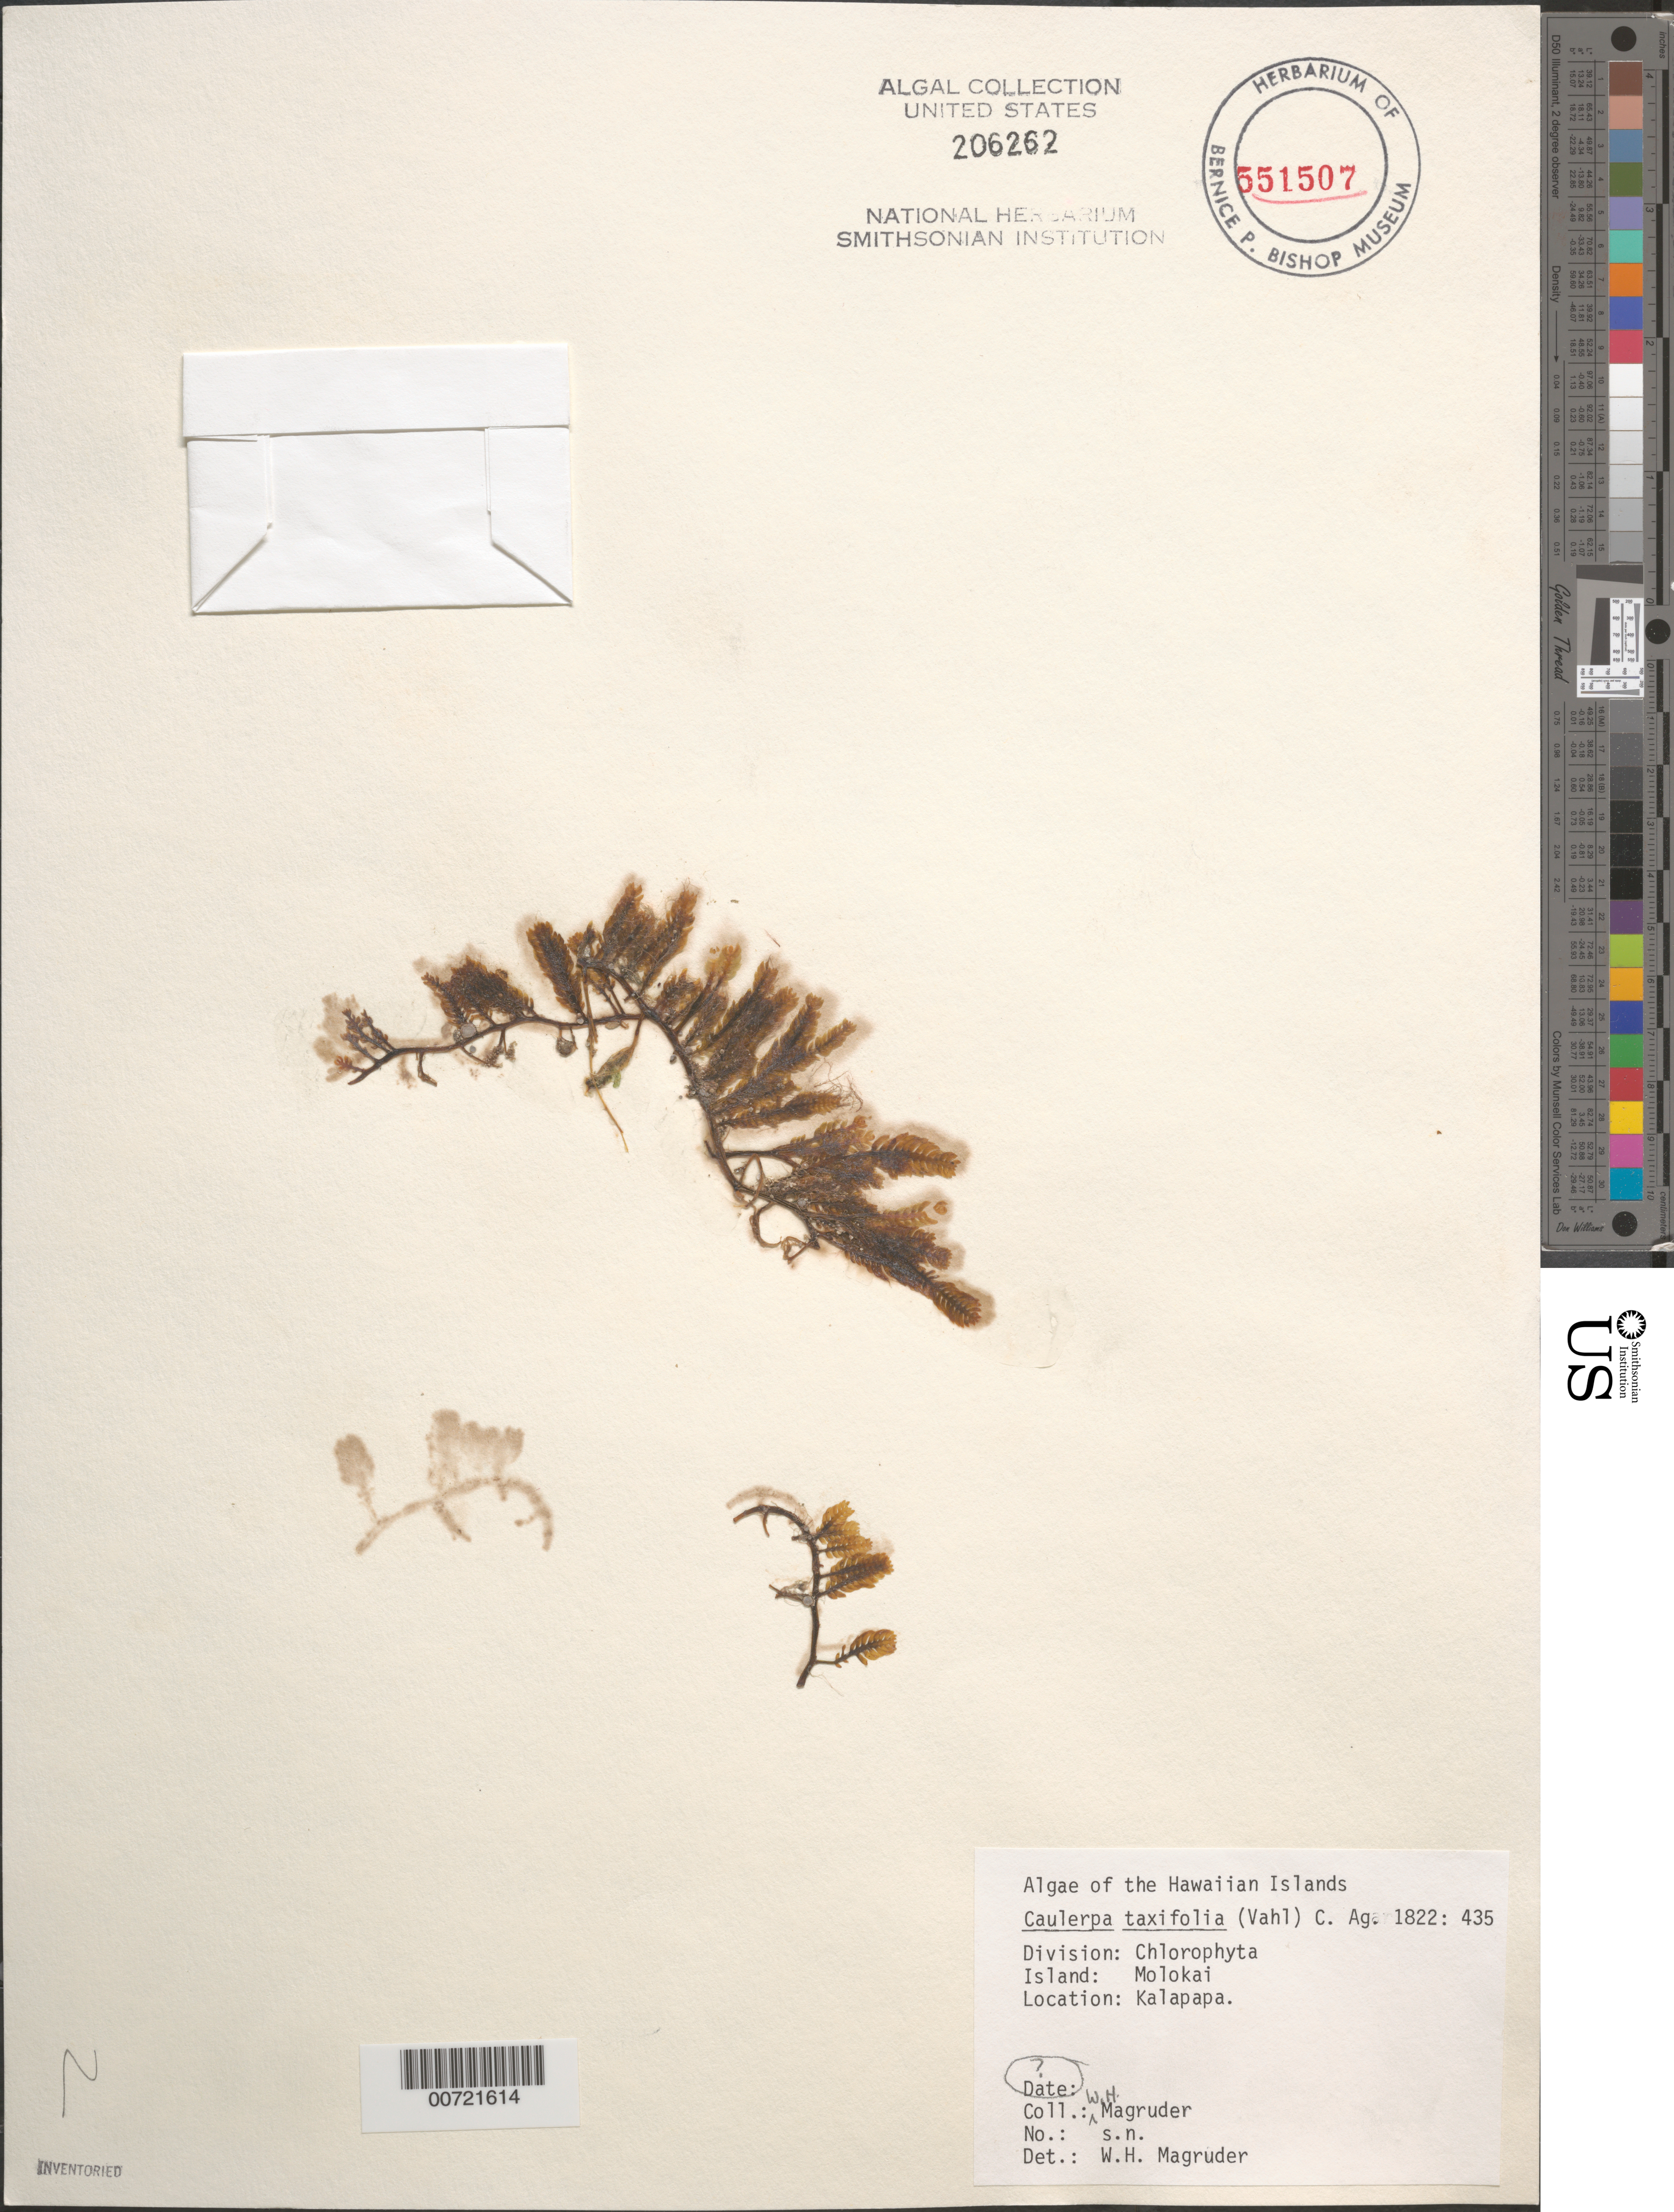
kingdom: Plantae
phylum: Chlorophyta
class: Ulvophyceae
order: Bryopsidales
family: Caulerpaceae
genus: Caulerpa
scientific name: Caulerpa taxifolia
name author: (M. Vahl) C. Agardh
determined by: Magruder, W. H.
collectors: W. Magruder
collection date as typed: no date given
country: United States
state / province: Hawaii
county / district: Maui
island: Moloka'i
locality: Kalapapa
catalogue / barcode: US 206262